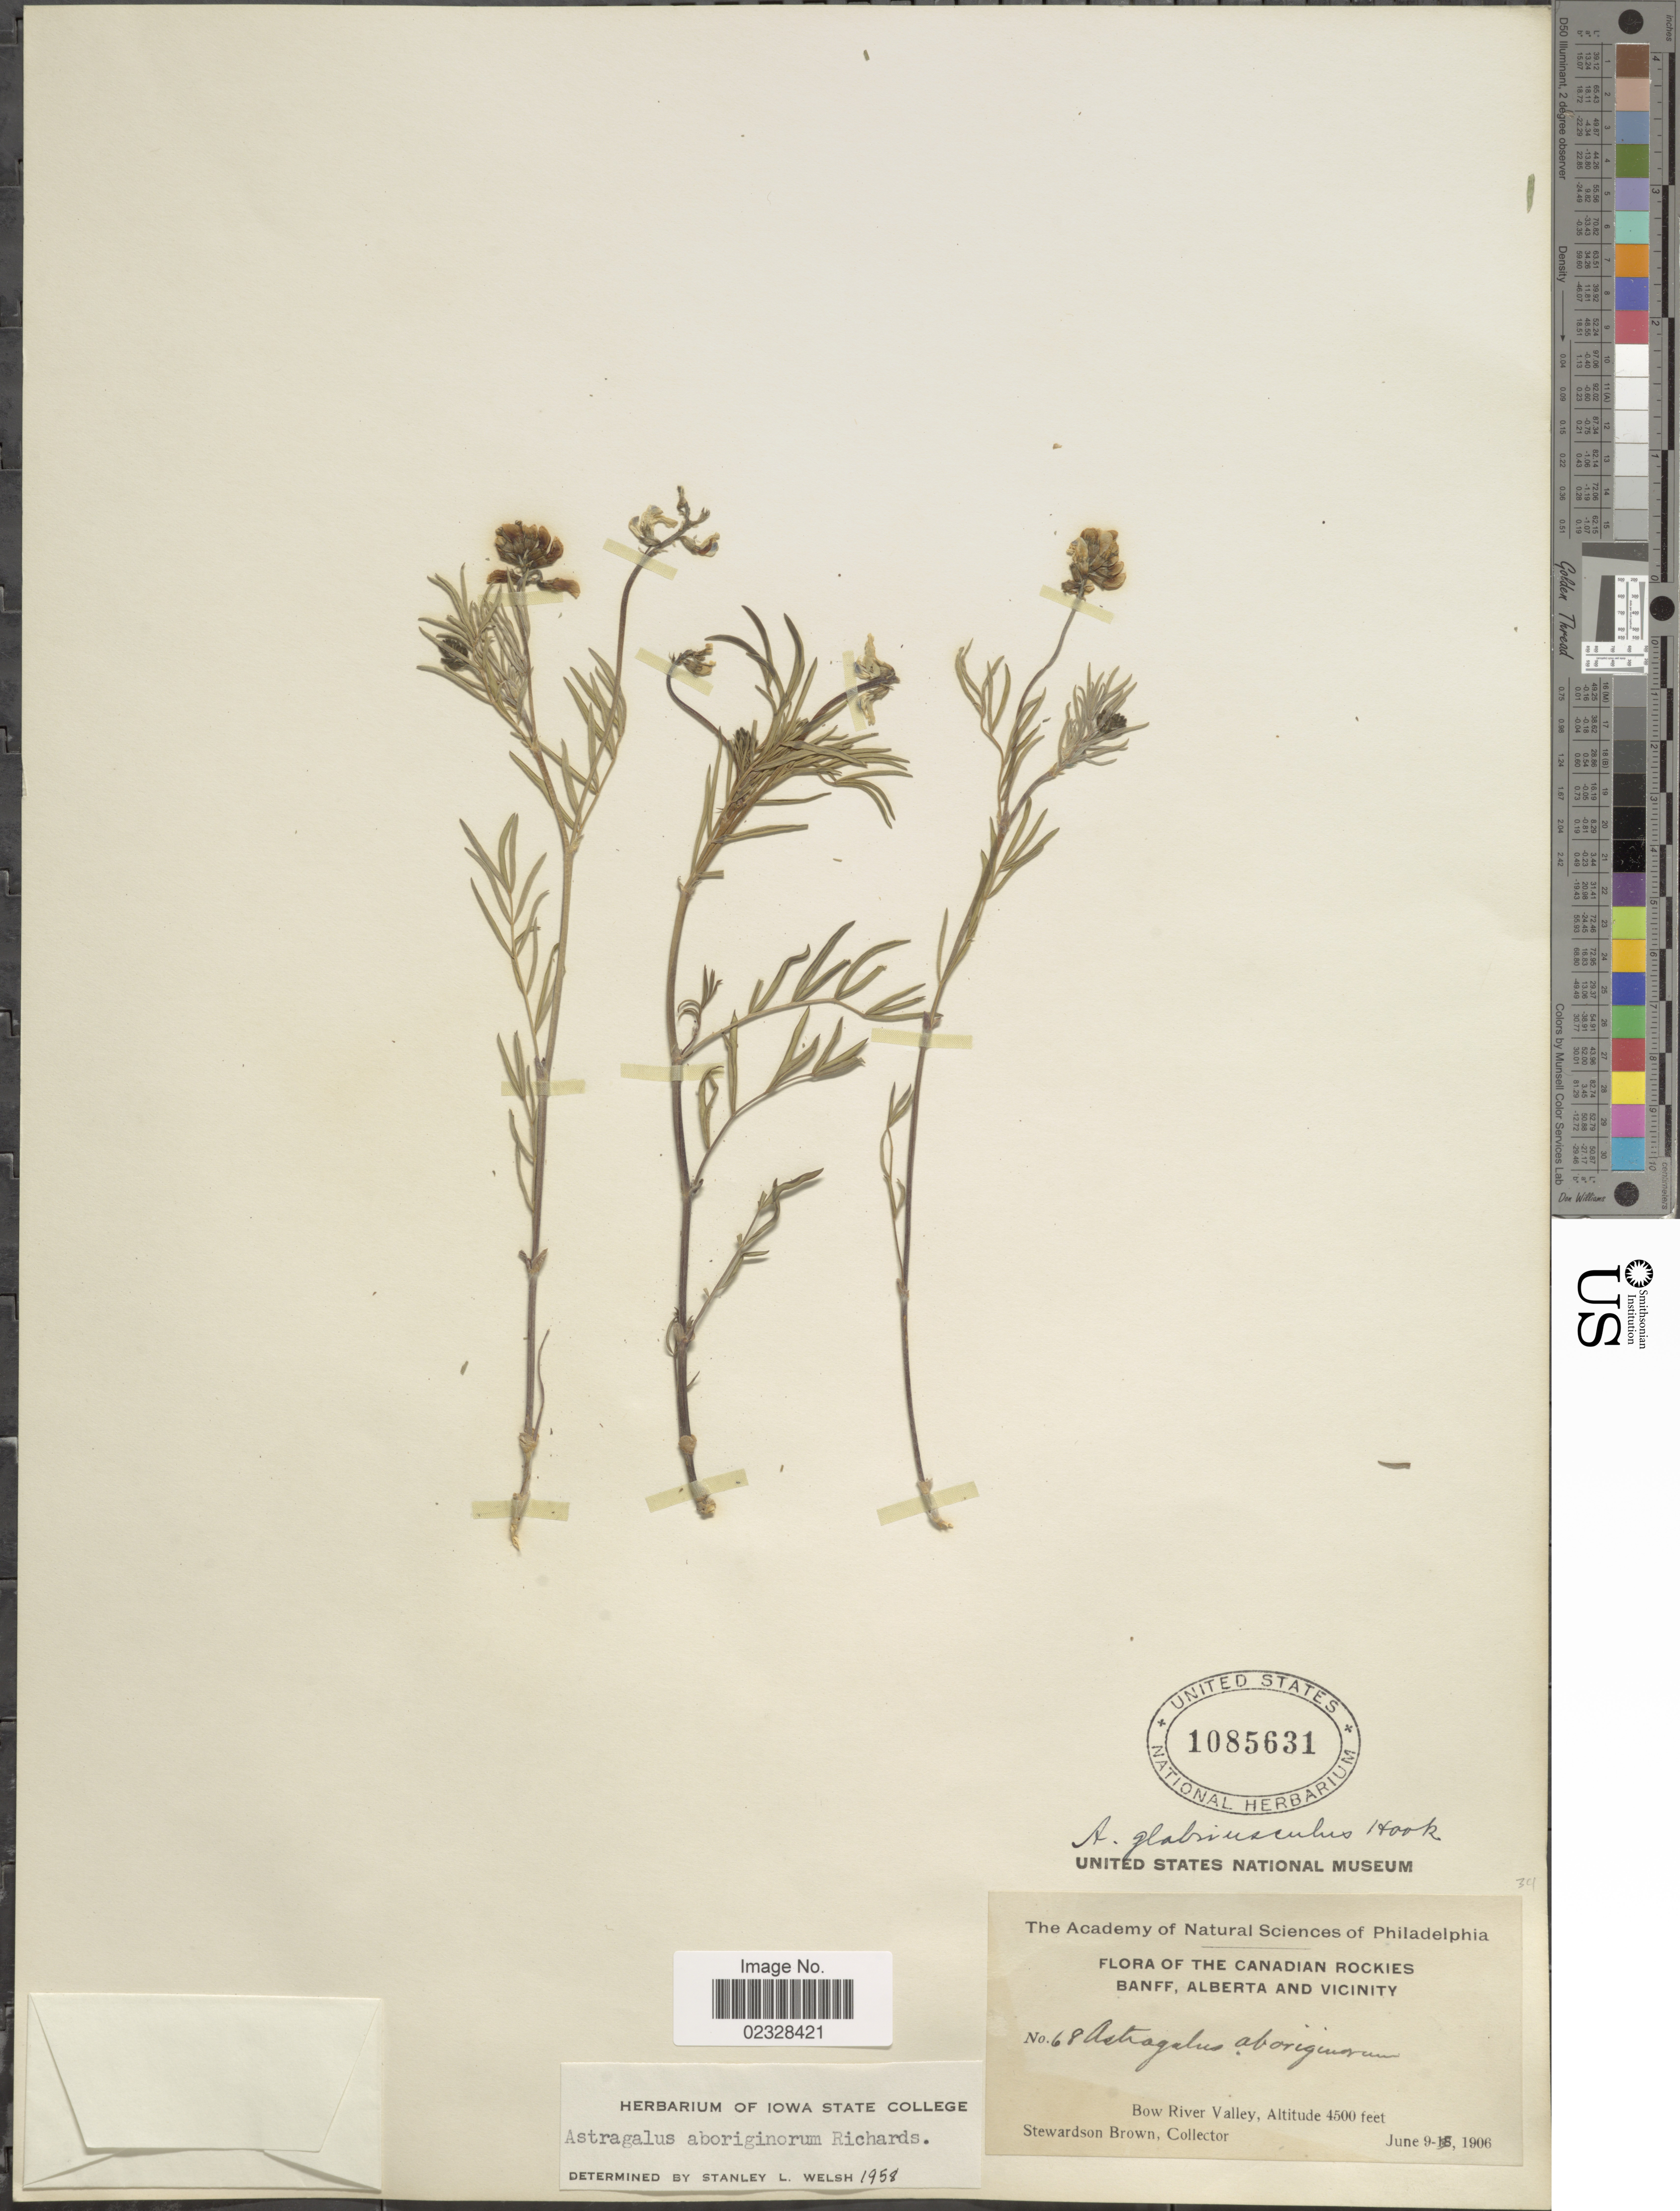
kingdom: Plantae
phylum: Tracheophyta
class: Magnoliopsida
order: Fabales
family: Fabaceae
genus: Astragalus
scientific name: Astragalus aboriginum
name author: Richardson ex Spreng.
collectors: S. Brown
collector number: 68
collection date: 1906-06-09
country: Canada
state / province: Alberta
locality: Candadian Rockies, Banff, Bow River Valley, Alberta and vicinity.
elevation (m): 1372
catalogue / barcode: US 1085631